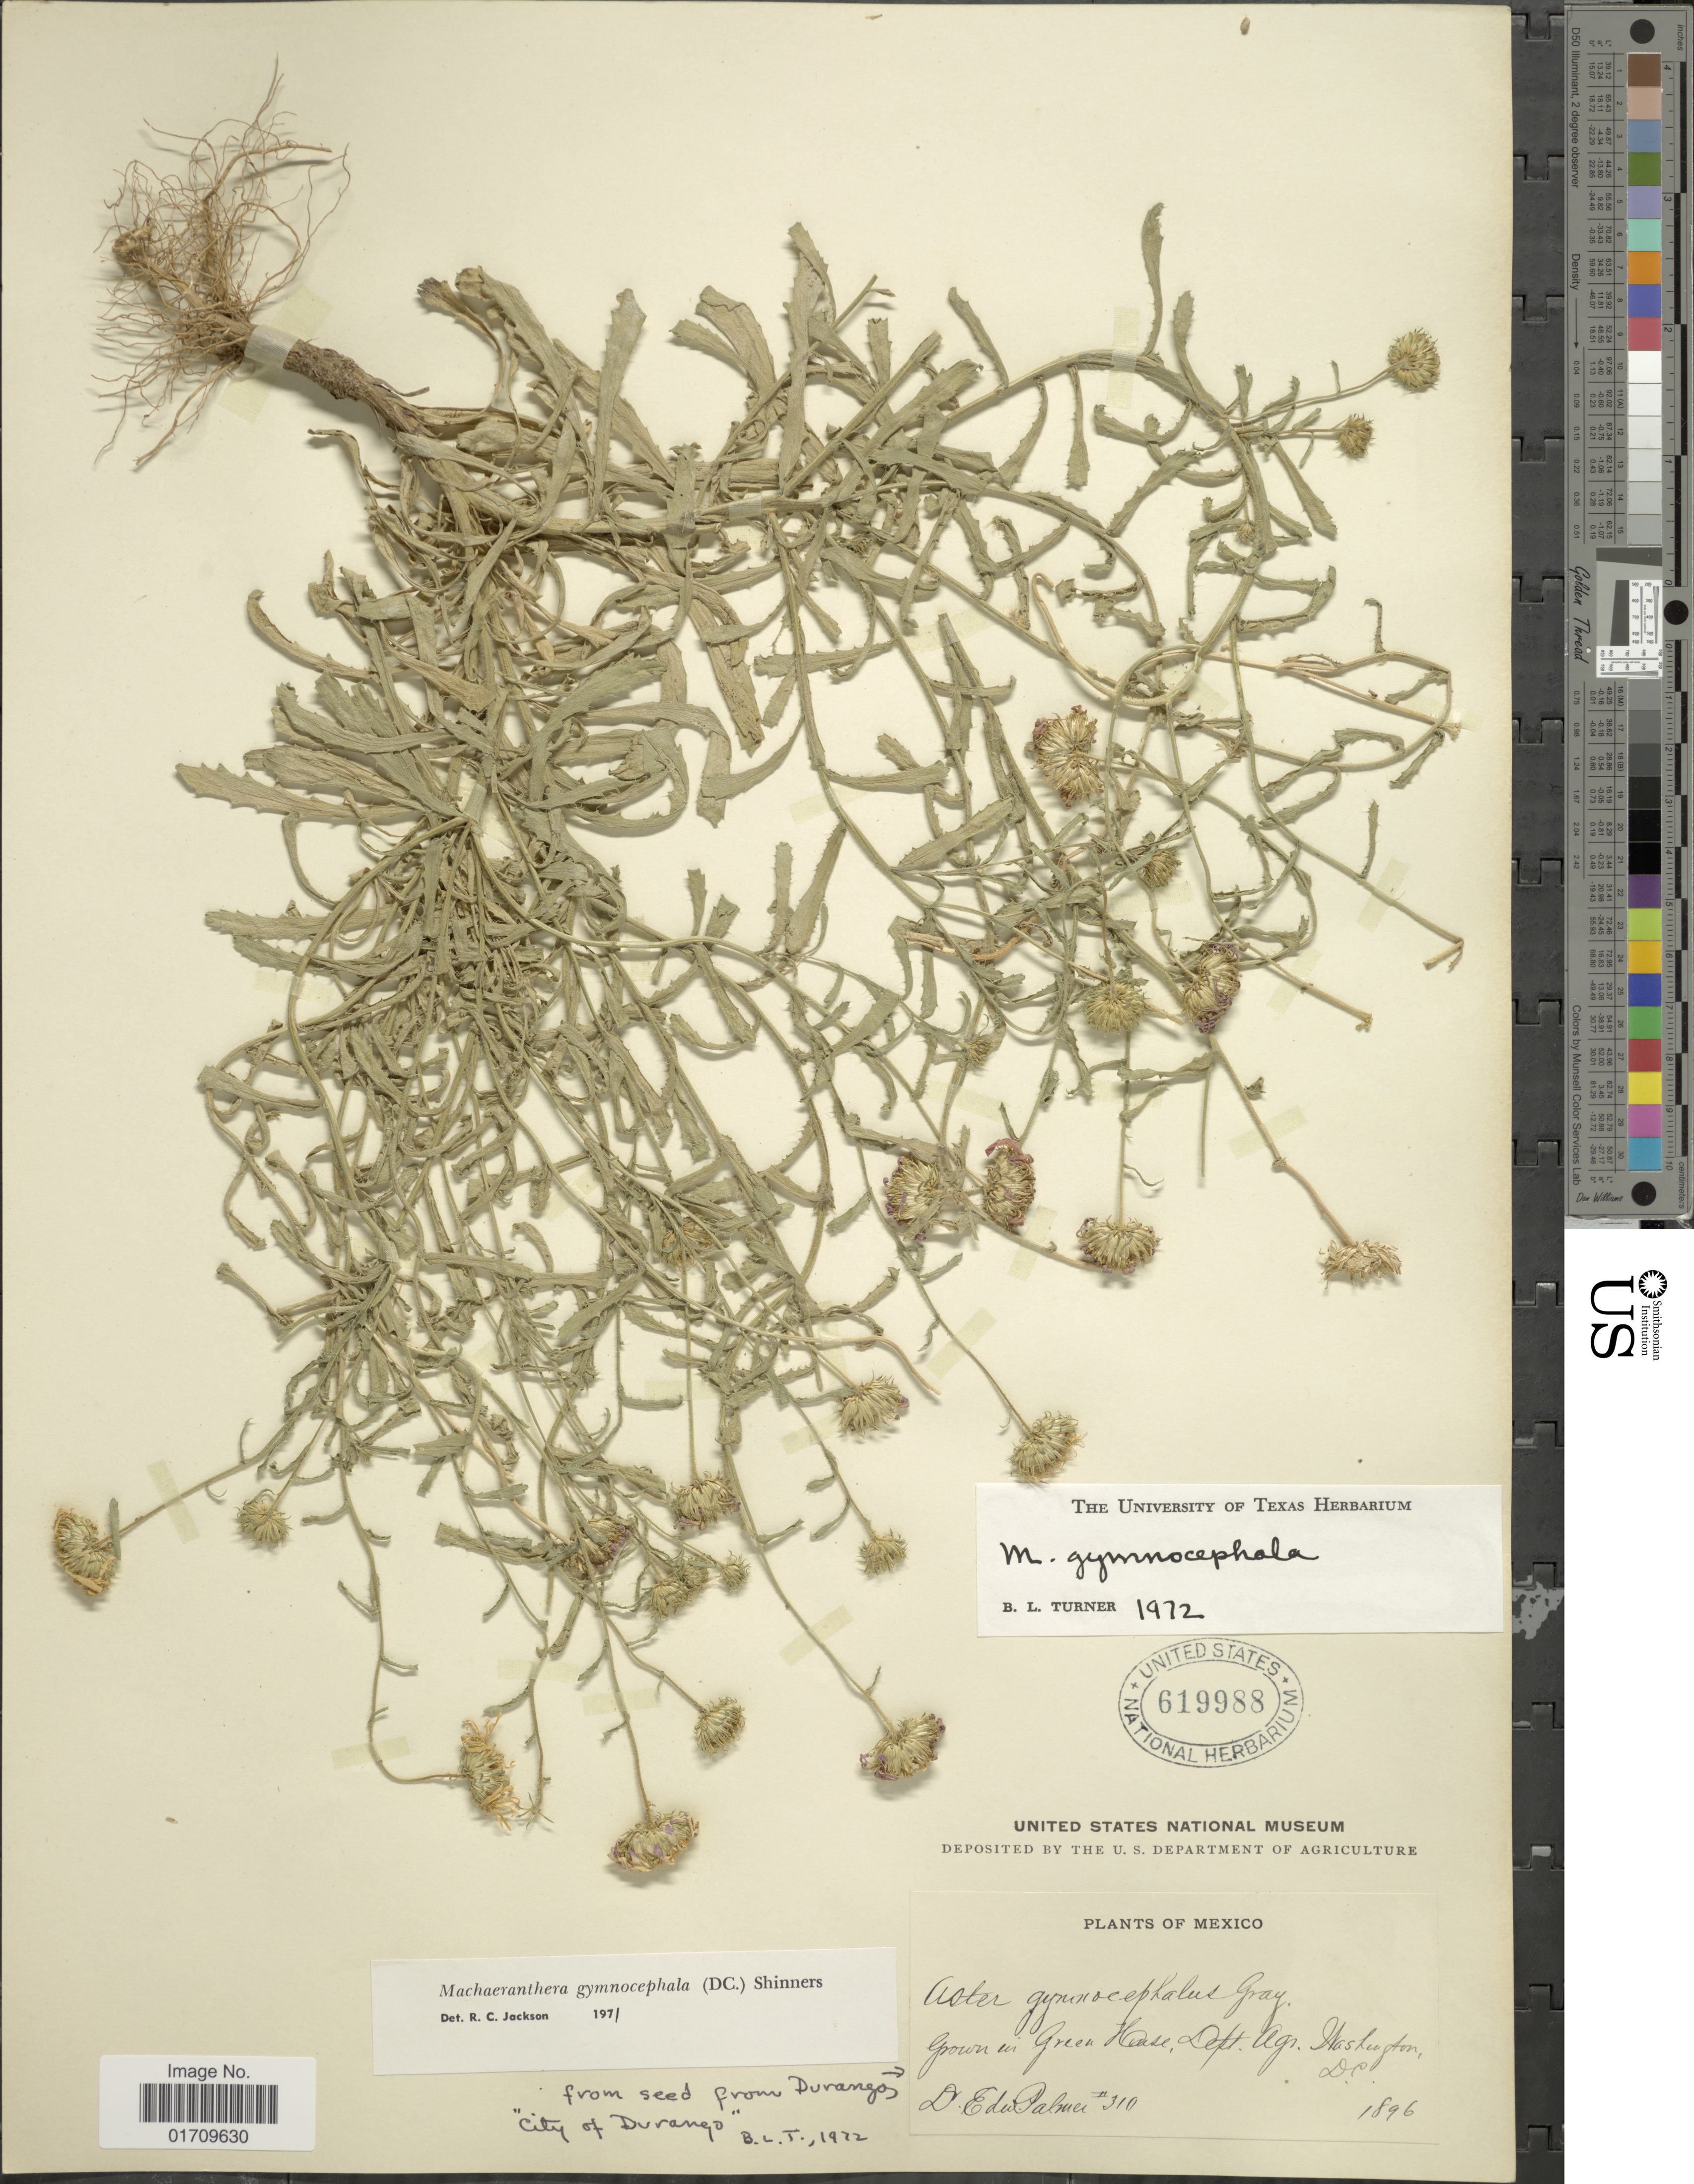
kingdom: Plantae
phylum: Tracheophyta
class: Magnoliopsida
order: Asterales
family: Asteraceae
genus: Machaeranthera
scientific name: Machaeranthera gymnocephala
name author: (DC.) Shinners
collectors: E. Palmer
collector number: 310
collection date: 1896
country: United States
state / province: District of Columbia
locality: Green House, Dept. Agr. Washington, D.C.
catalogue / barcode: US 619988